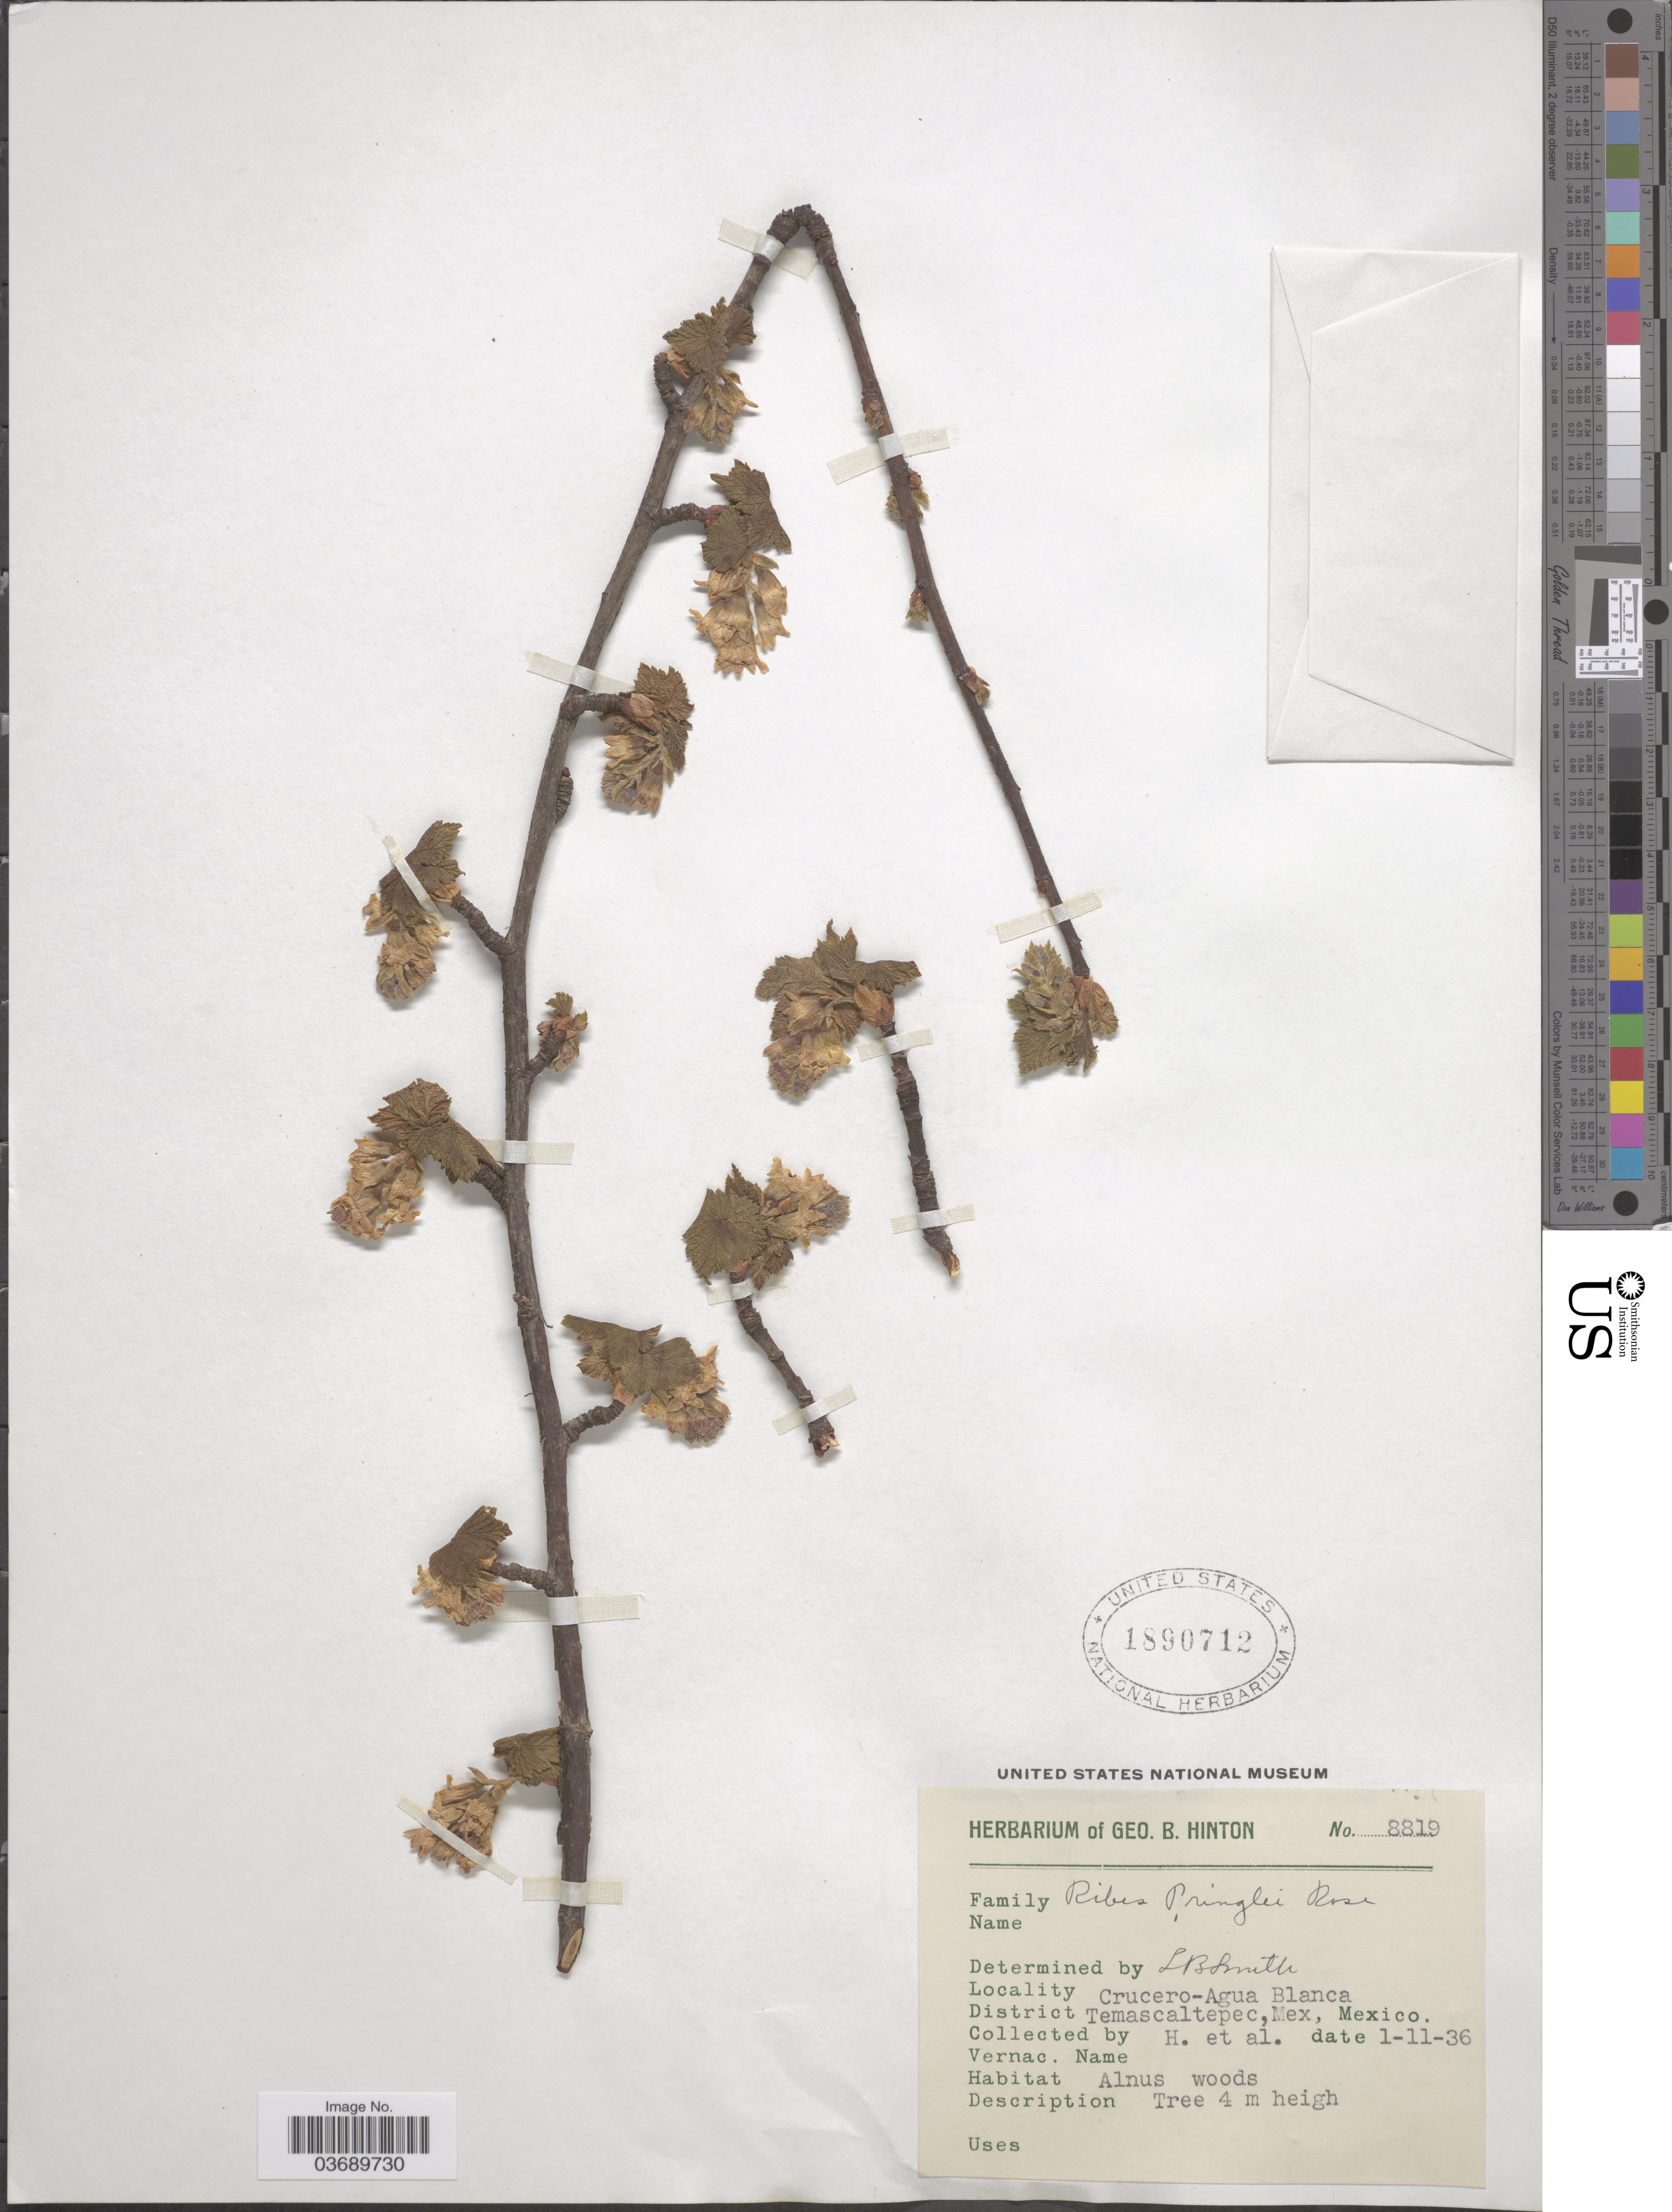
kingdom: Plantae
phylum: Tracheophyta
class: Magnoliopsida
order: Saxifragales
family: Grossulariaceae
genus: Ribes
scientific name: Ribes ciliatum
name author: Humb. & Bonpl. ex Roem. & Schult.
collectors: G. B. Hinton & et al.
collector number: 8819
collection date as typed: Transcribed d/m/y: 1/11/36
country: Mexico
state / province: México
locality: Crucero-Agua Blanca. District Temascaltepec.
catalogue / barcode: US 1890712